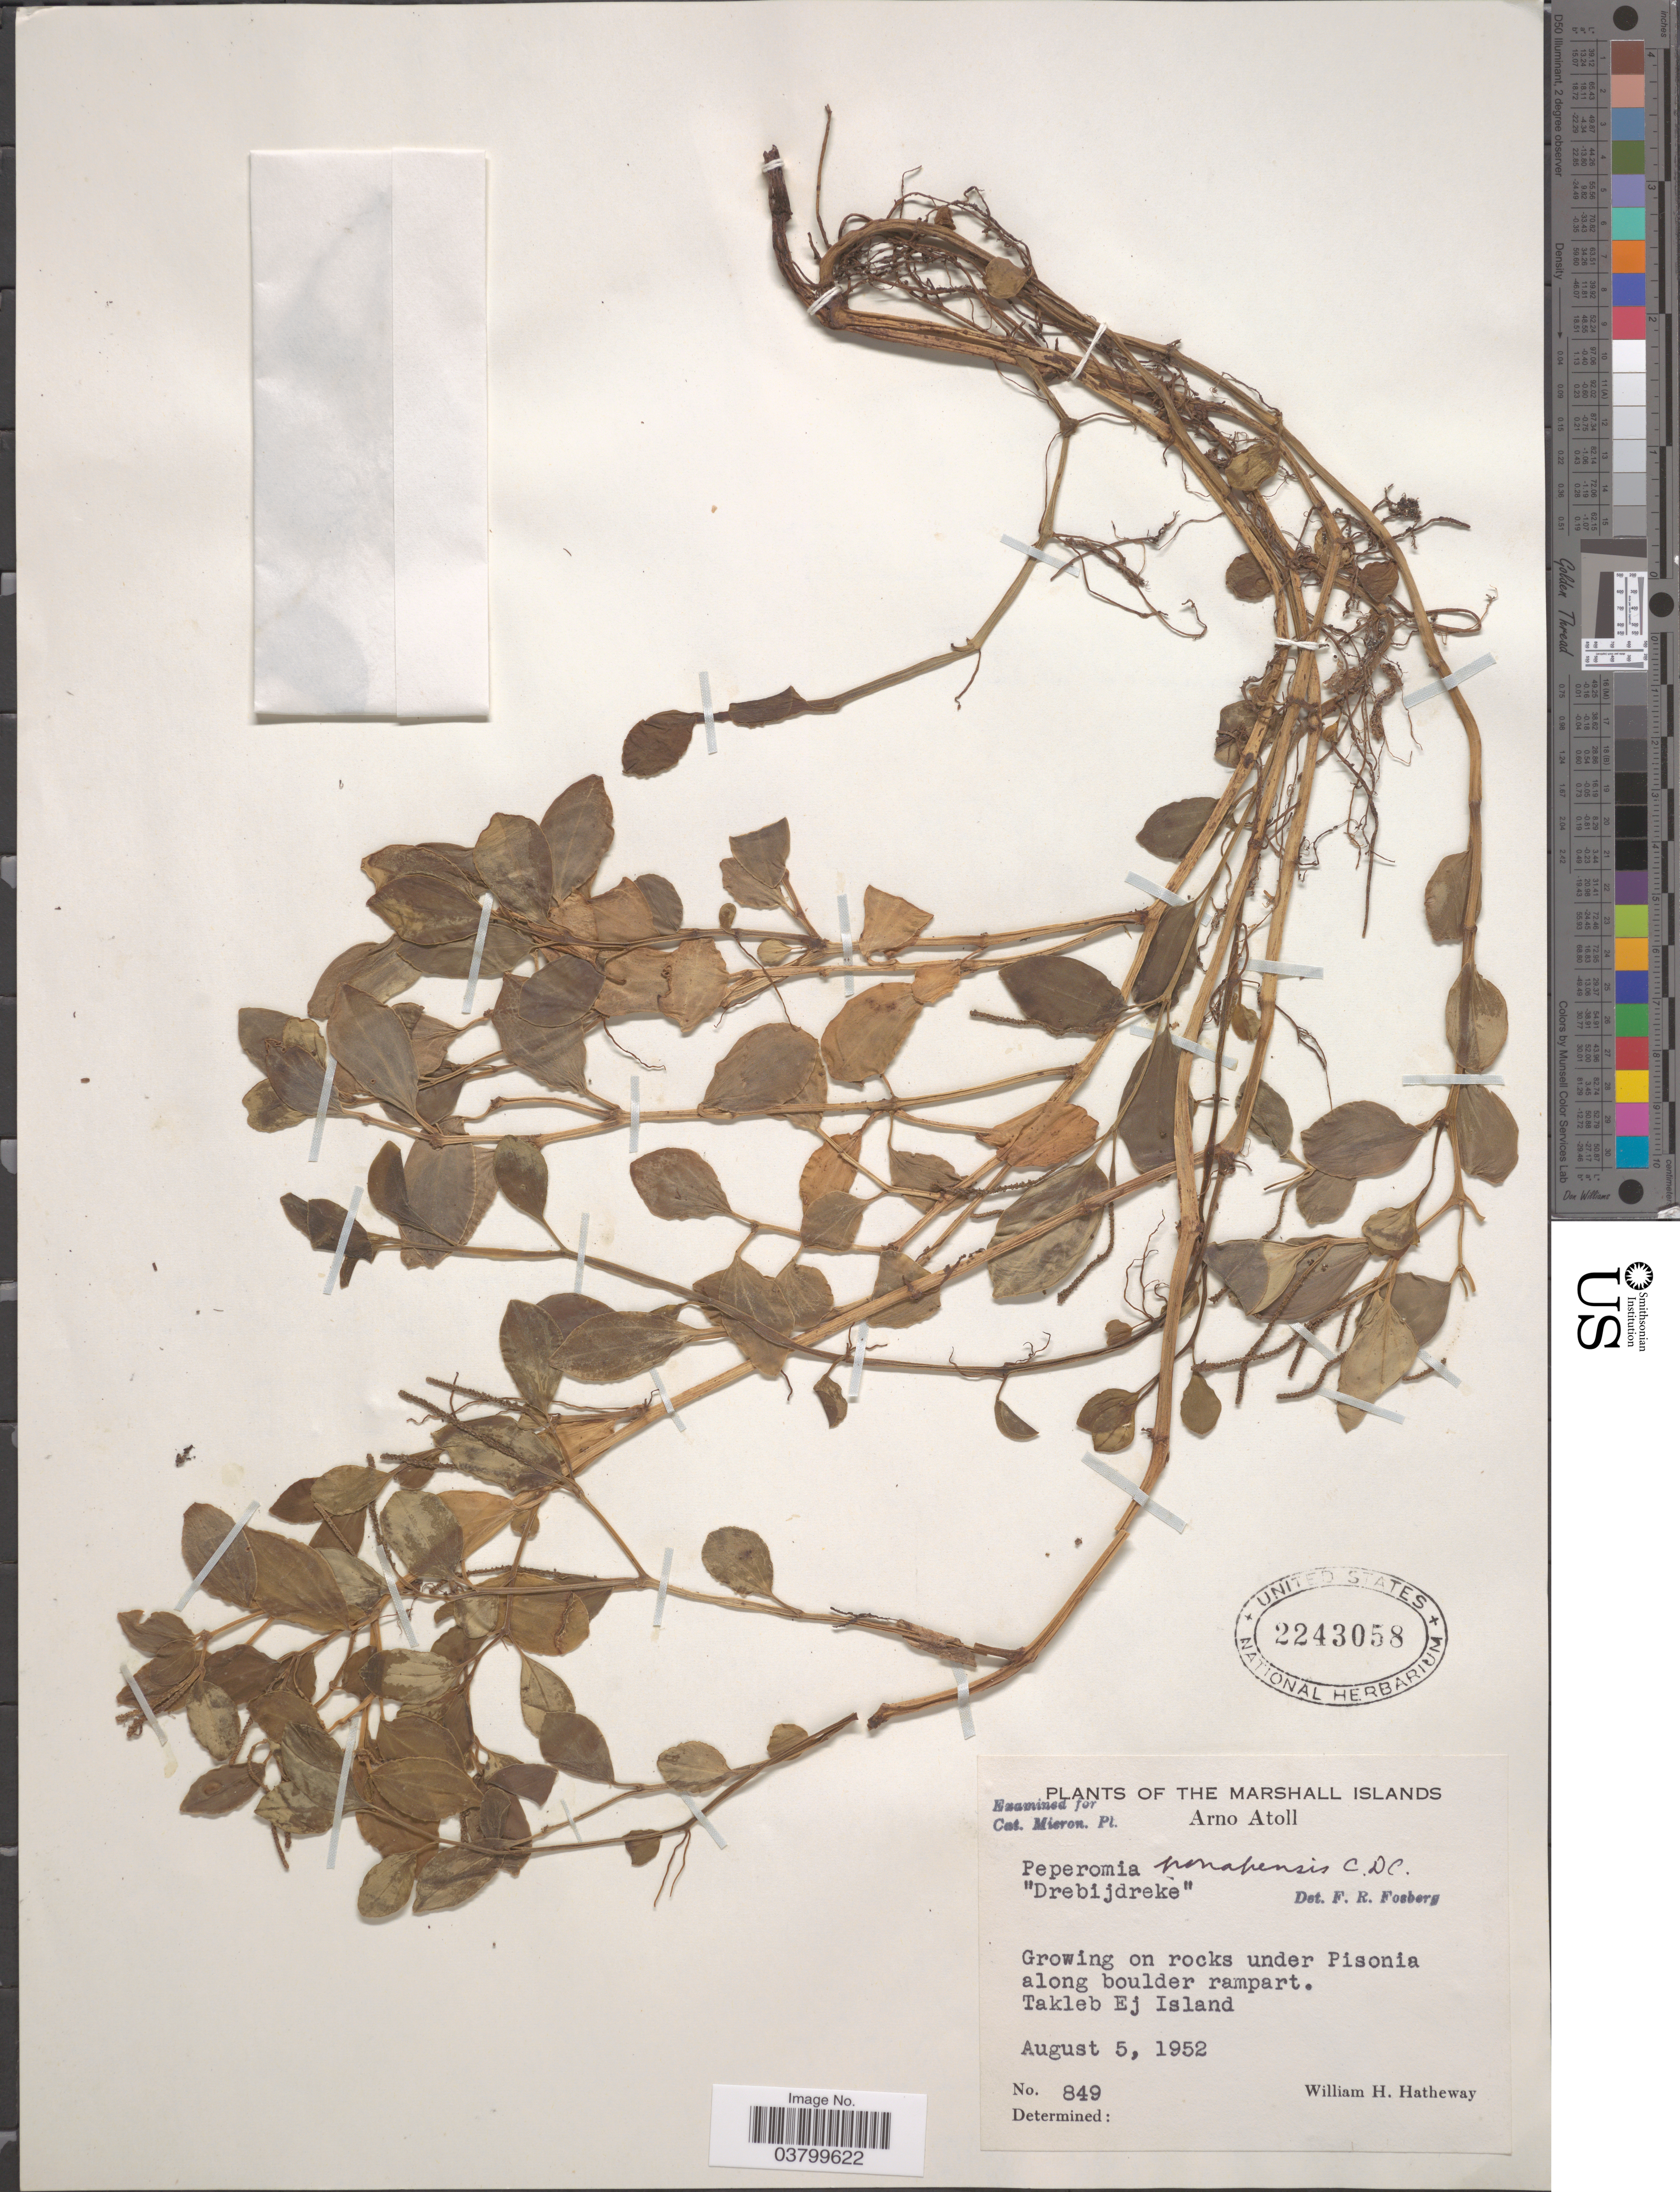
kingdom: Plantae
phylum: Tracheophyta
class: Magnoliopsida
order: Piperales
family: Piperaceae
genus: Peperomia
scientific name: Peperomia ponapensis var. ponapensis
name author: C. DC.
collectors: W. H. Hatheway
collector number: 849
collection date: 1952-08-05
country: Marshall Islands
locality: Arno Atoll. Along boulder rampart. Takleb Ej Island.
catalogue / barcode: US 2243058